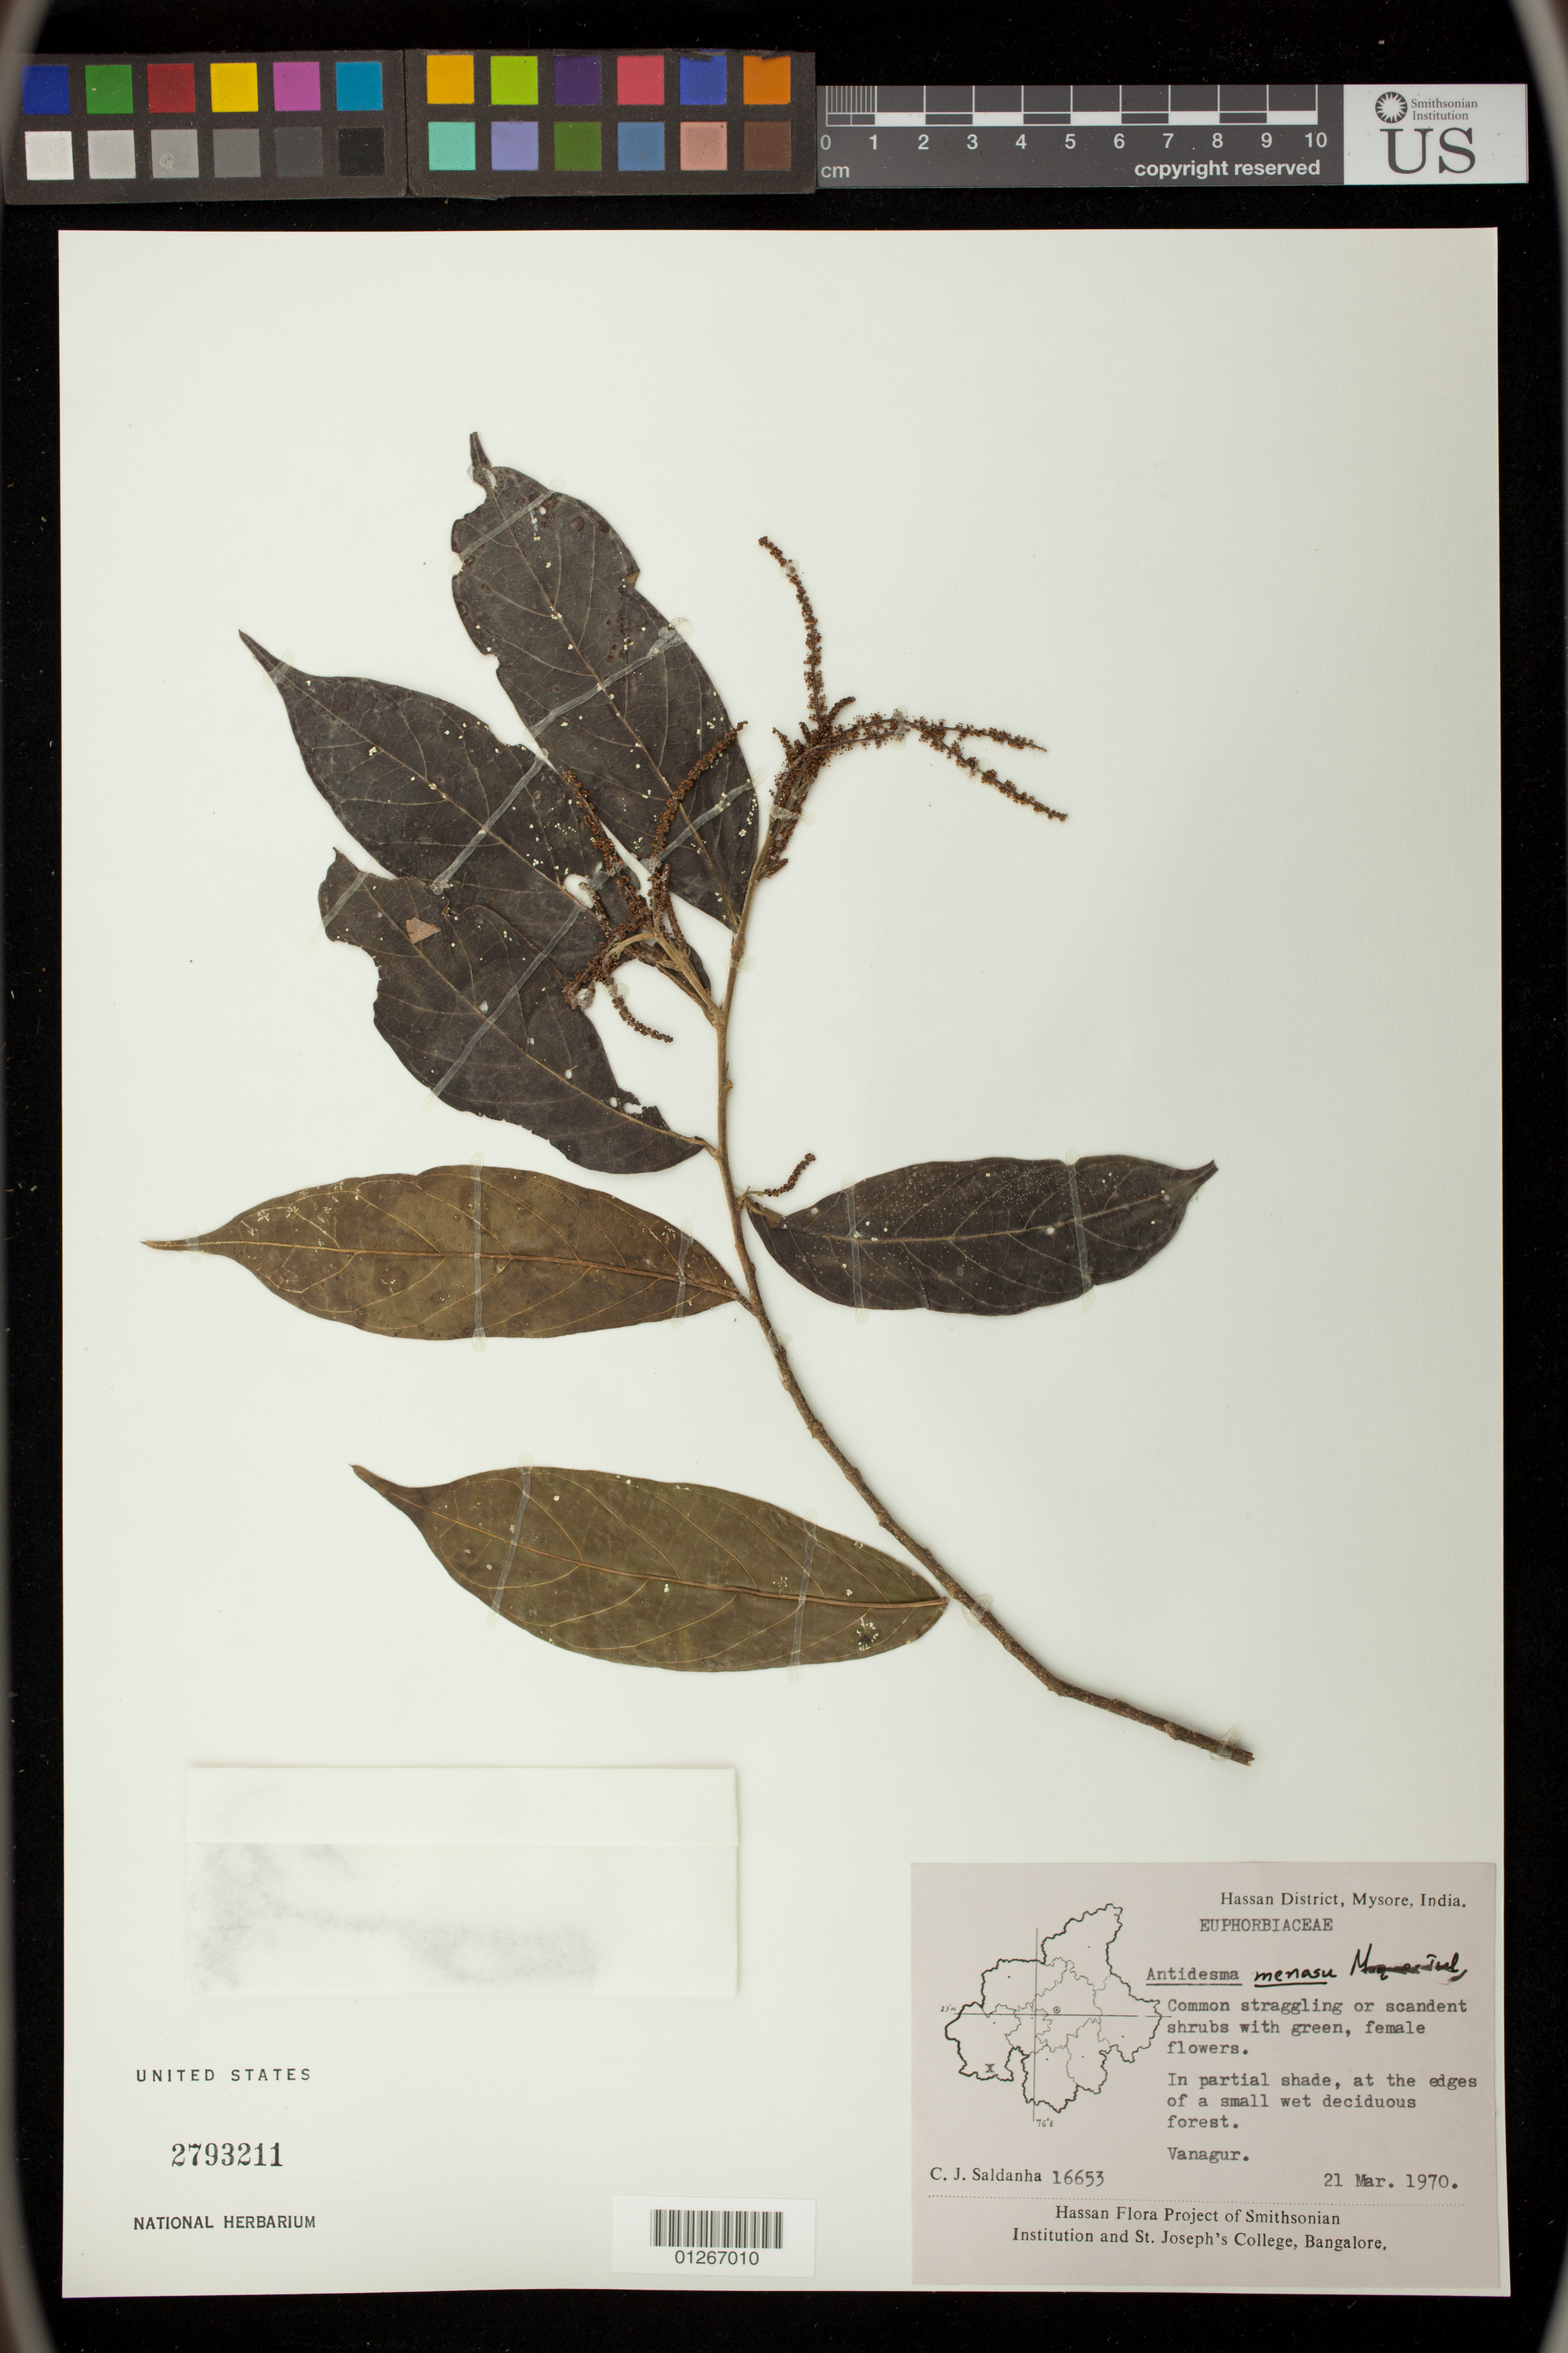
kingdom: Plantae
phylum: Tracheophyta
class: Magnoliopsida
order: Malpighiales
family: Phyllanthaceae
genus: Antidesma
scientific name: Antidesma menasu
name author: Miq. ex Tul.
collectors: C. J. Saldanha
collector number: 16653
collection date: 1970-03-21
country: India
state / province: Karnataka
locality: Hassan District, Mysore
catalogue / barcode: US 2793211